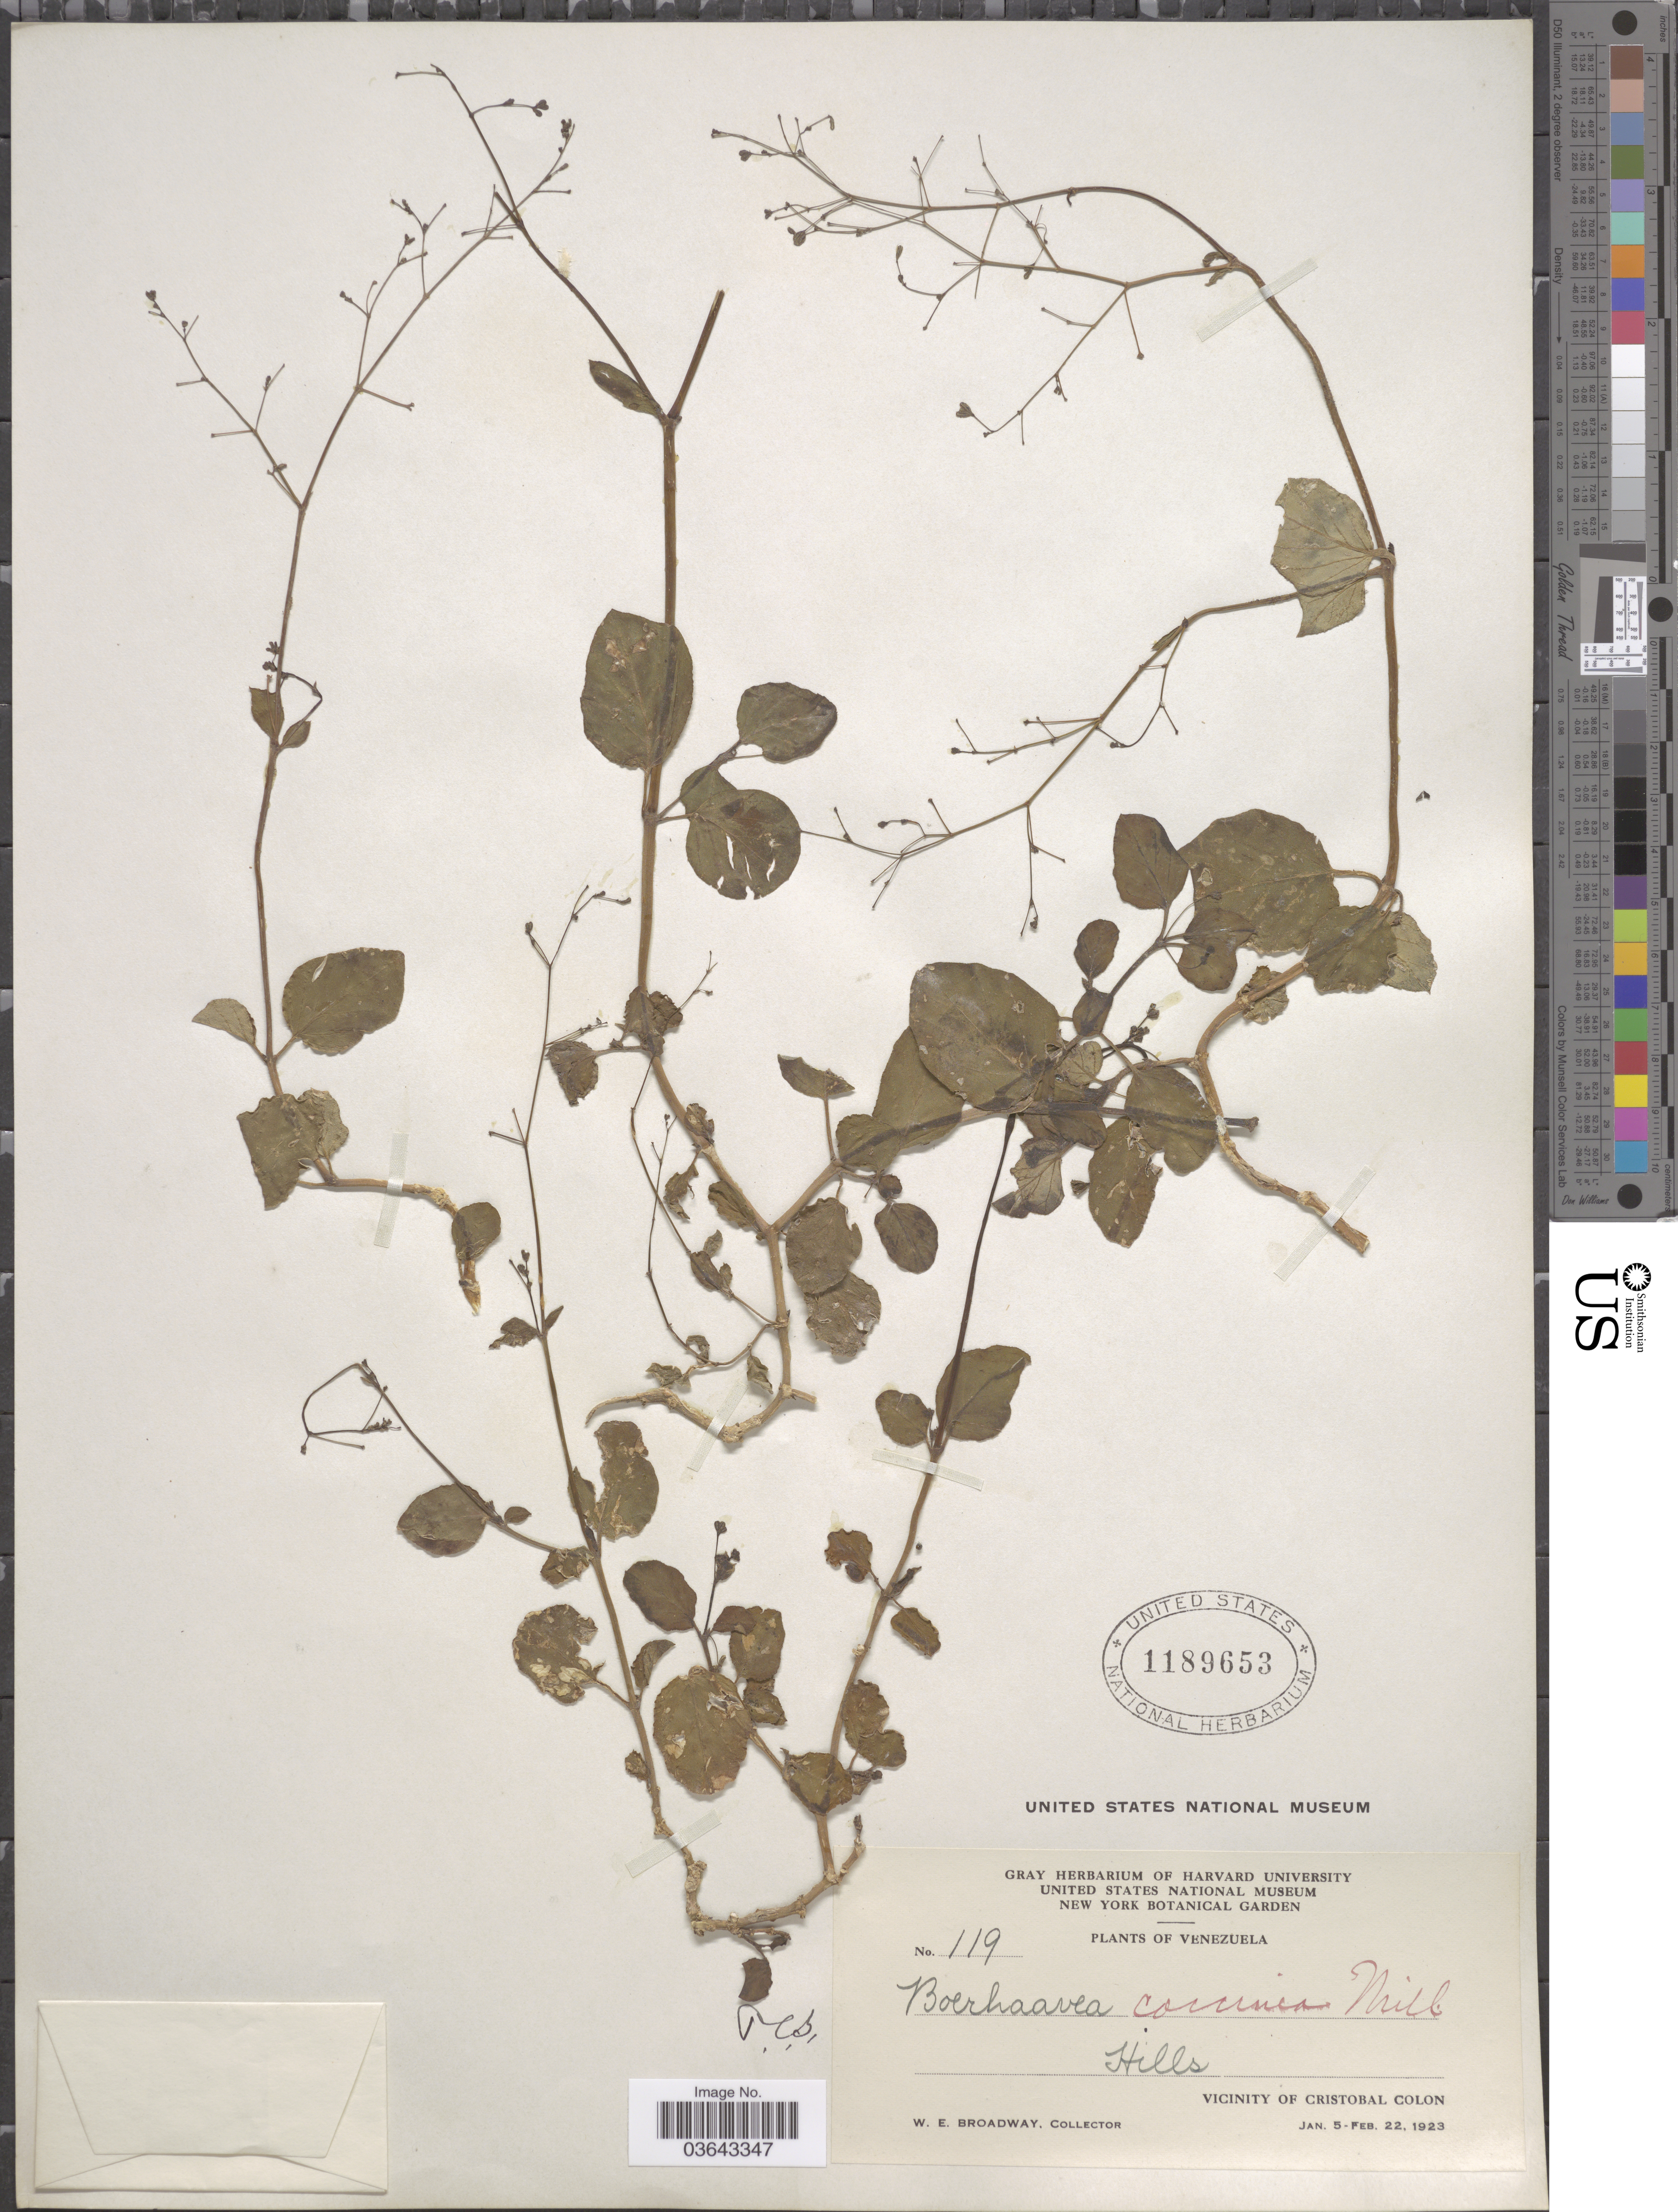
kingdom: Plantae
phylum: Tracheophyta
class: Magnoliopsida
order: Caryophyllales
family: Nyctaginaceae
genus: Boerhavia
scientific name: Boerhavia diffusa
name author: L.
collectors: W. E. Broadway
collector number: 119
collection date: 1923-01-05/1923-02-22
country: Venezuela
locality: Vicinity of Cristobal Colon.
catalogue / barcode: US 1189653